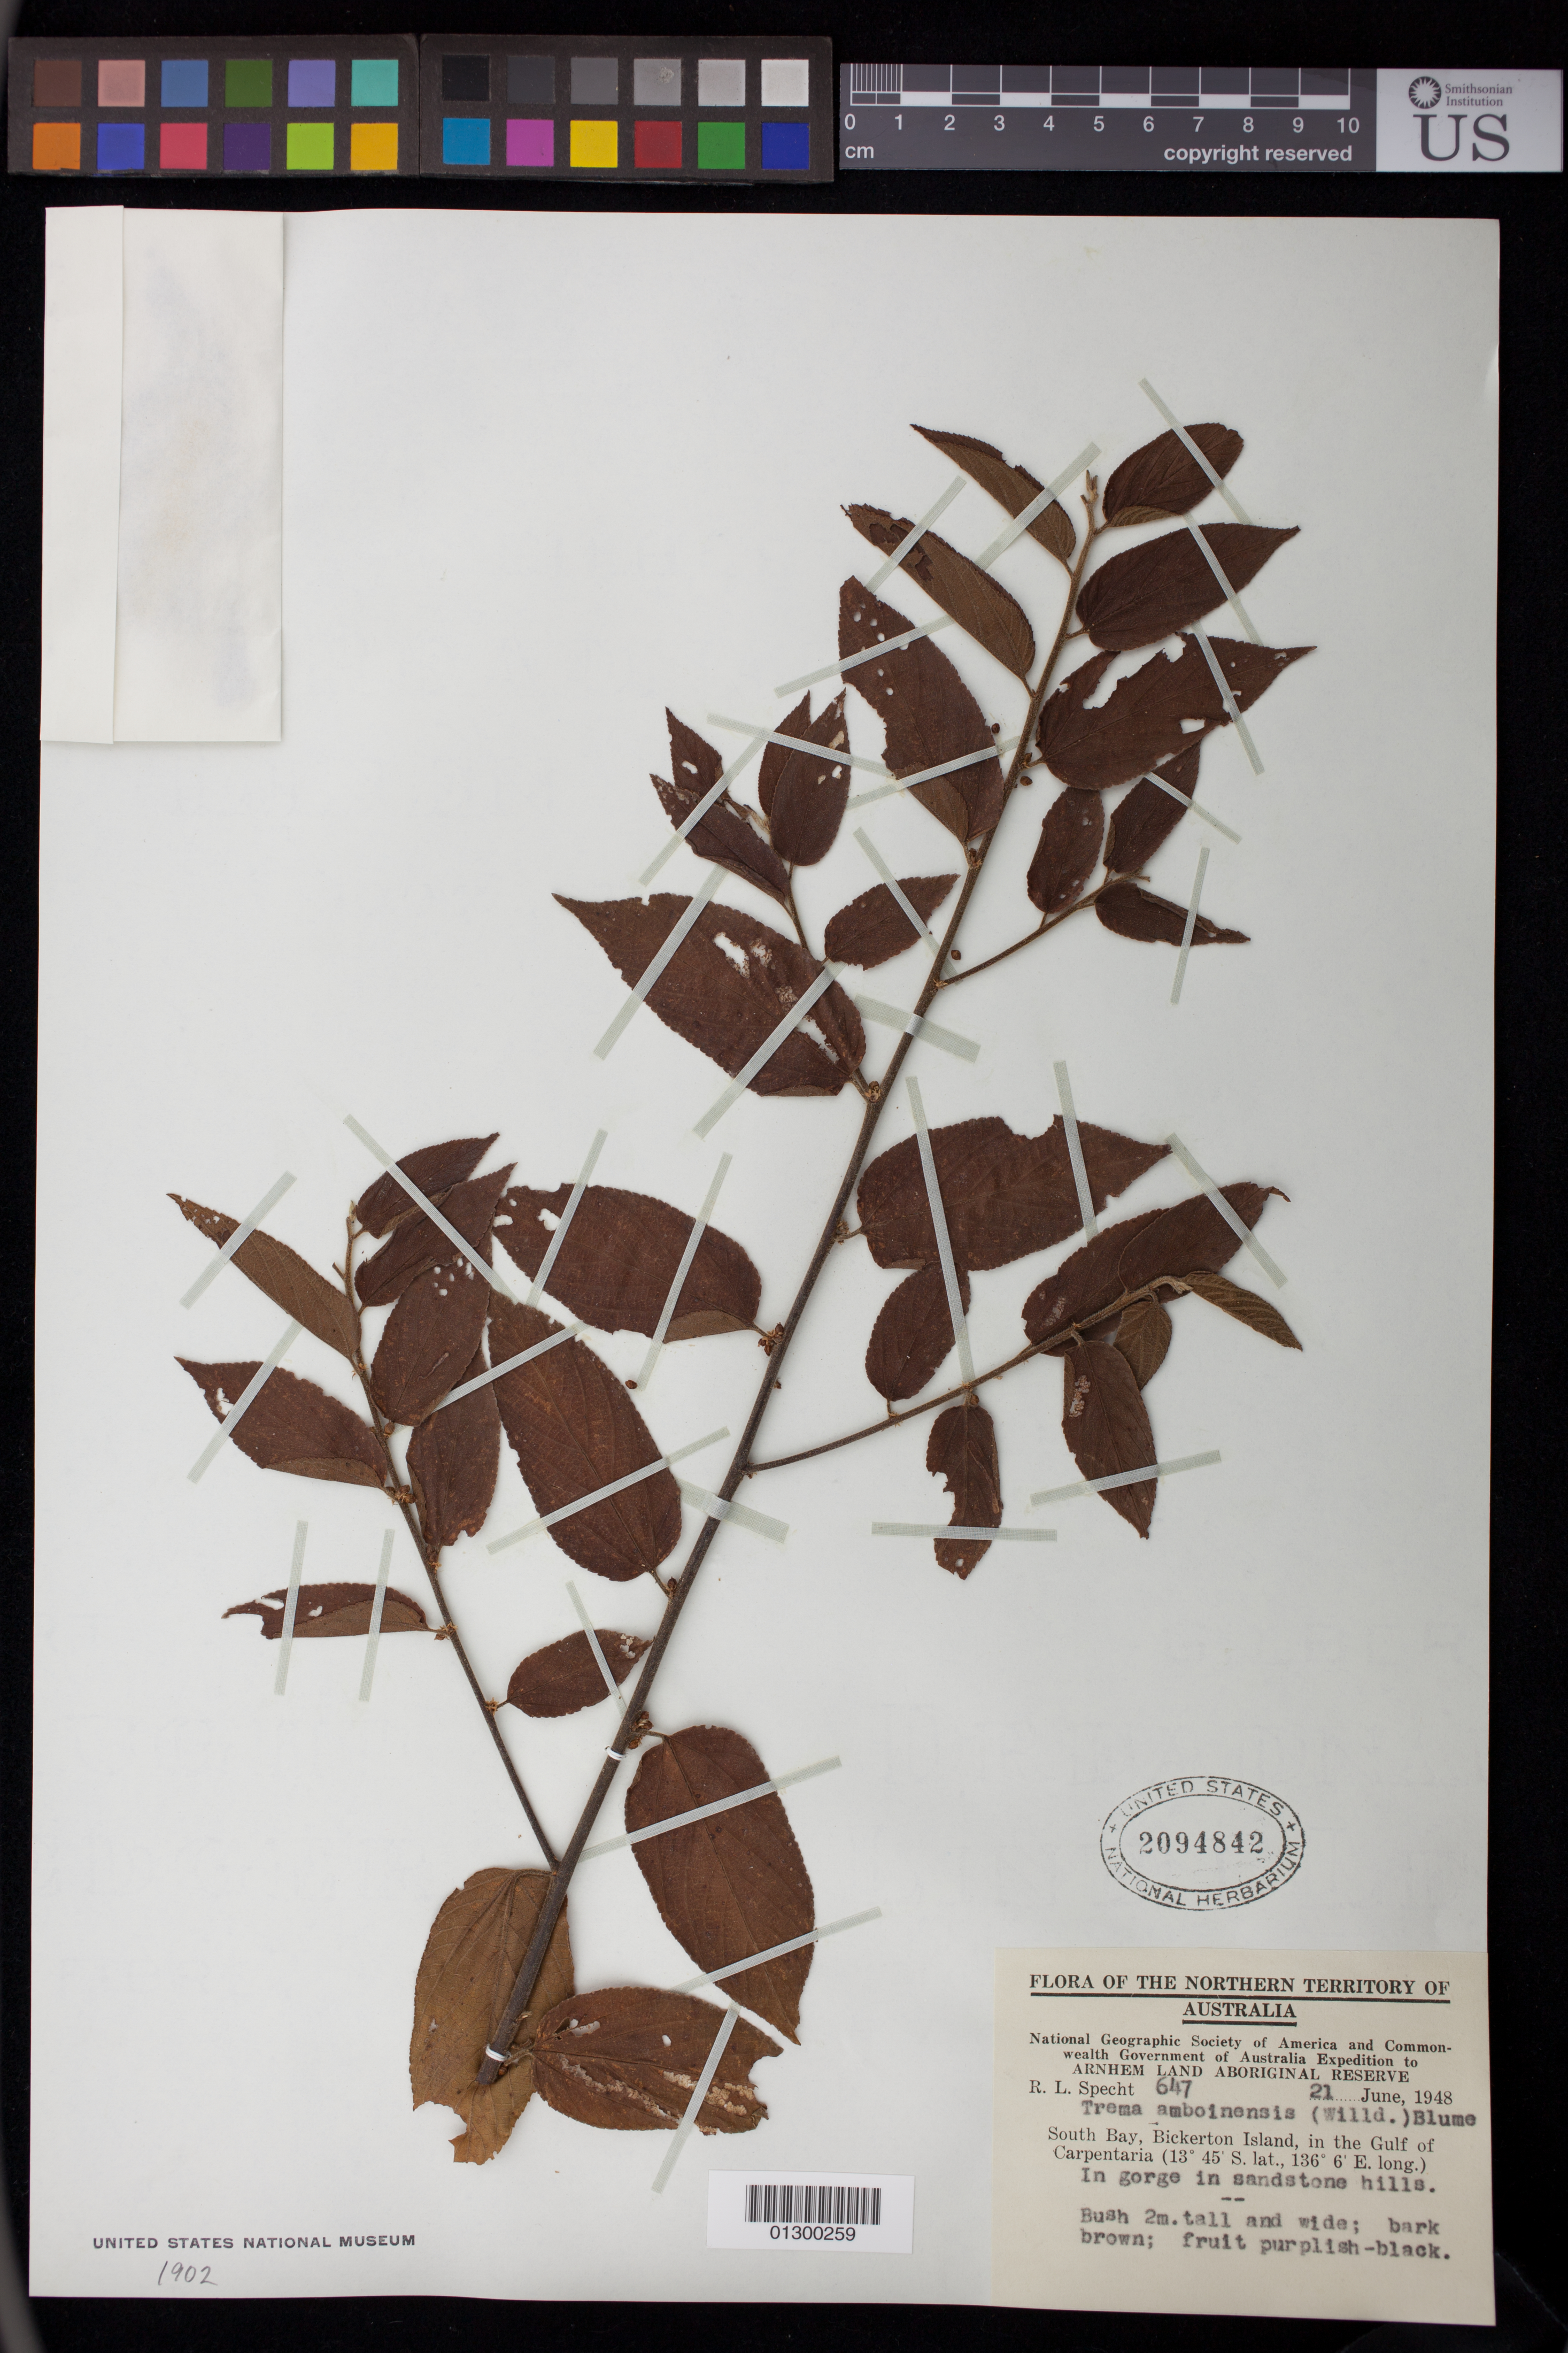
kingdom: Plantae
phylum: Tracheophyta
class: Magnoliopsida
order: Rosales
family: Cannabaceae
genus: Trema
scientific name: Trema amboinense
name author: (Willd.) Blume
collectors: R. L. Specht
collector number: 647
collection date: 1948-06-21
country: Australia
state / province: Northern Territory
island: Bickerton Island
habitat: In gorge in sandstone hills.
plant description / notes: Buch 2 m. tall and wide; bark brown; fruit purplish-black.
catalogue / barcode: US 2094842